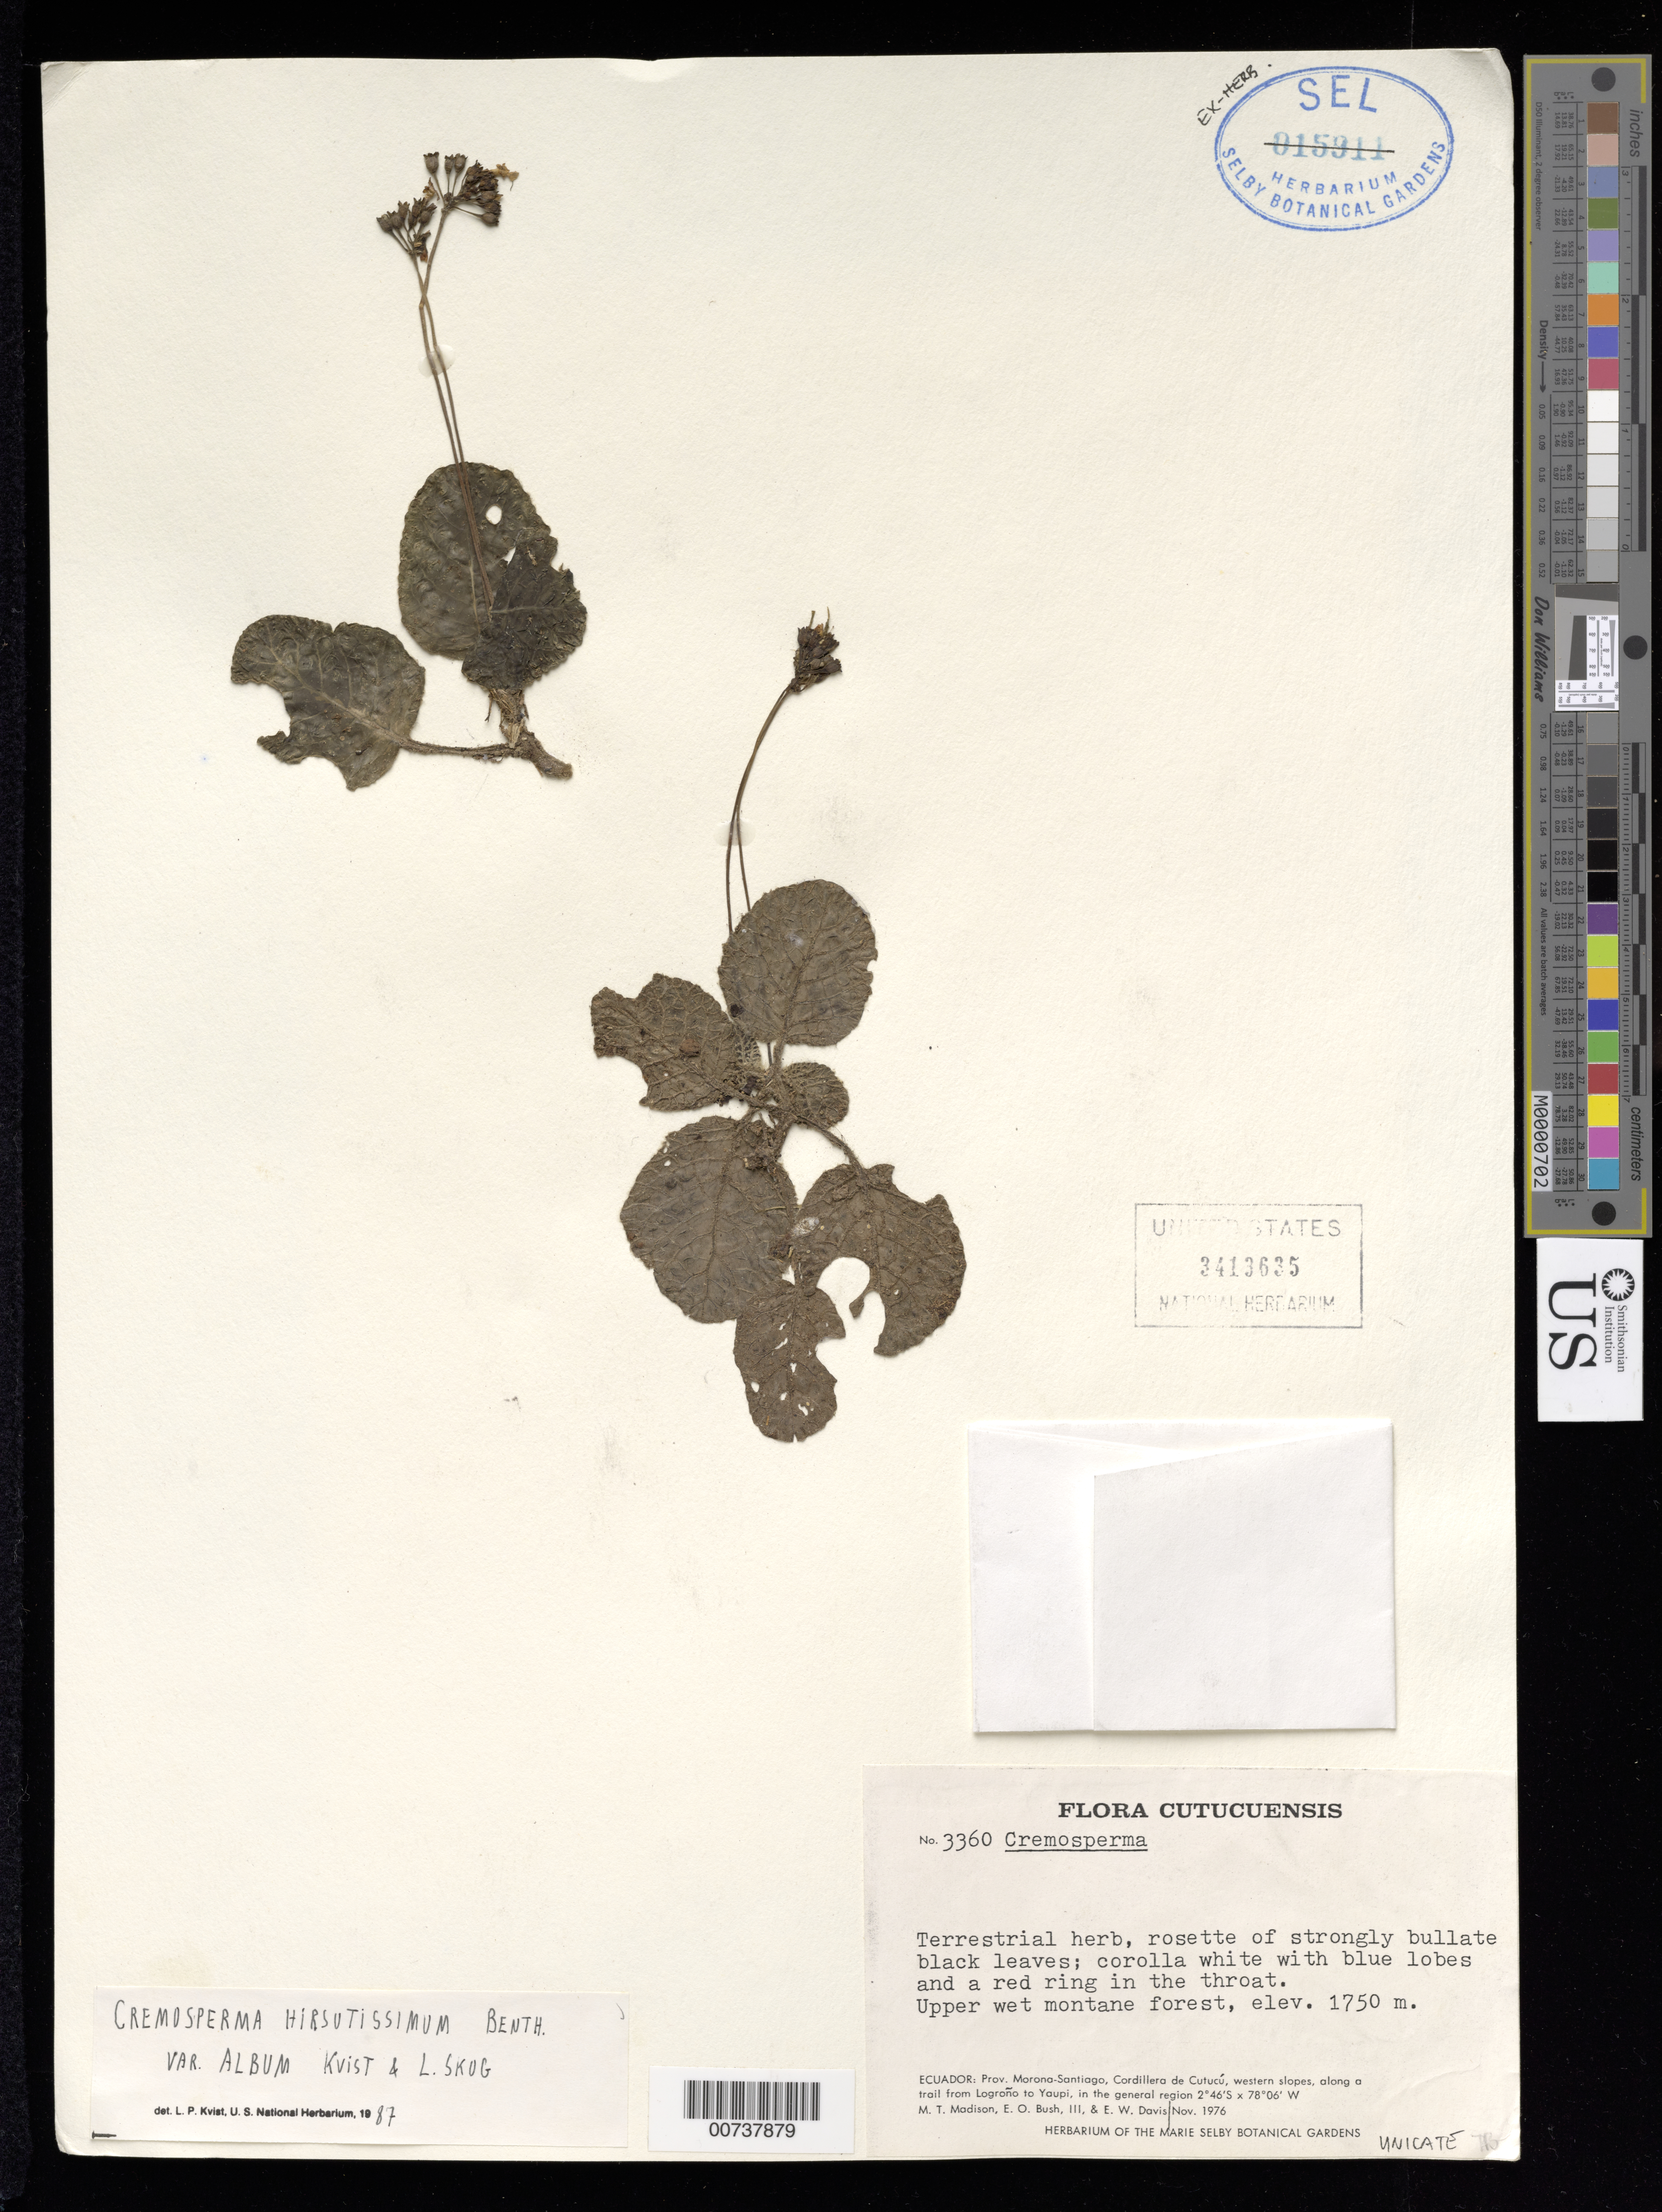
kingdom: Plantae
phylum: Tracheophyta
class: Magnoliopsida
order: Lamiales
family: Gesneriaceae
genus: Cremosperma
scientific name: Cremosperma hirsutissimum var. album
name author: (C.V. Morton) L.P. Kvist & L.E. Skog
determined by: Kvist, L. P., (US), Smithsonian Institution - National Museum of Natural History (UNITED STATES)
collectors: M. T. Madison, E. O. Bush & E. W. Davis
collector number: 3360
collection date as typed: Nov 1976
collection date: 1976-11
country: Ecuador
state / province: Morona-Santiago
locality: Cordillera de Cutucú, western slopes, along a trail from Logroño to Yaupi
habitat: Upper wet montane forest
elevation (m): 1750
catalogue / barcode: US 3413635